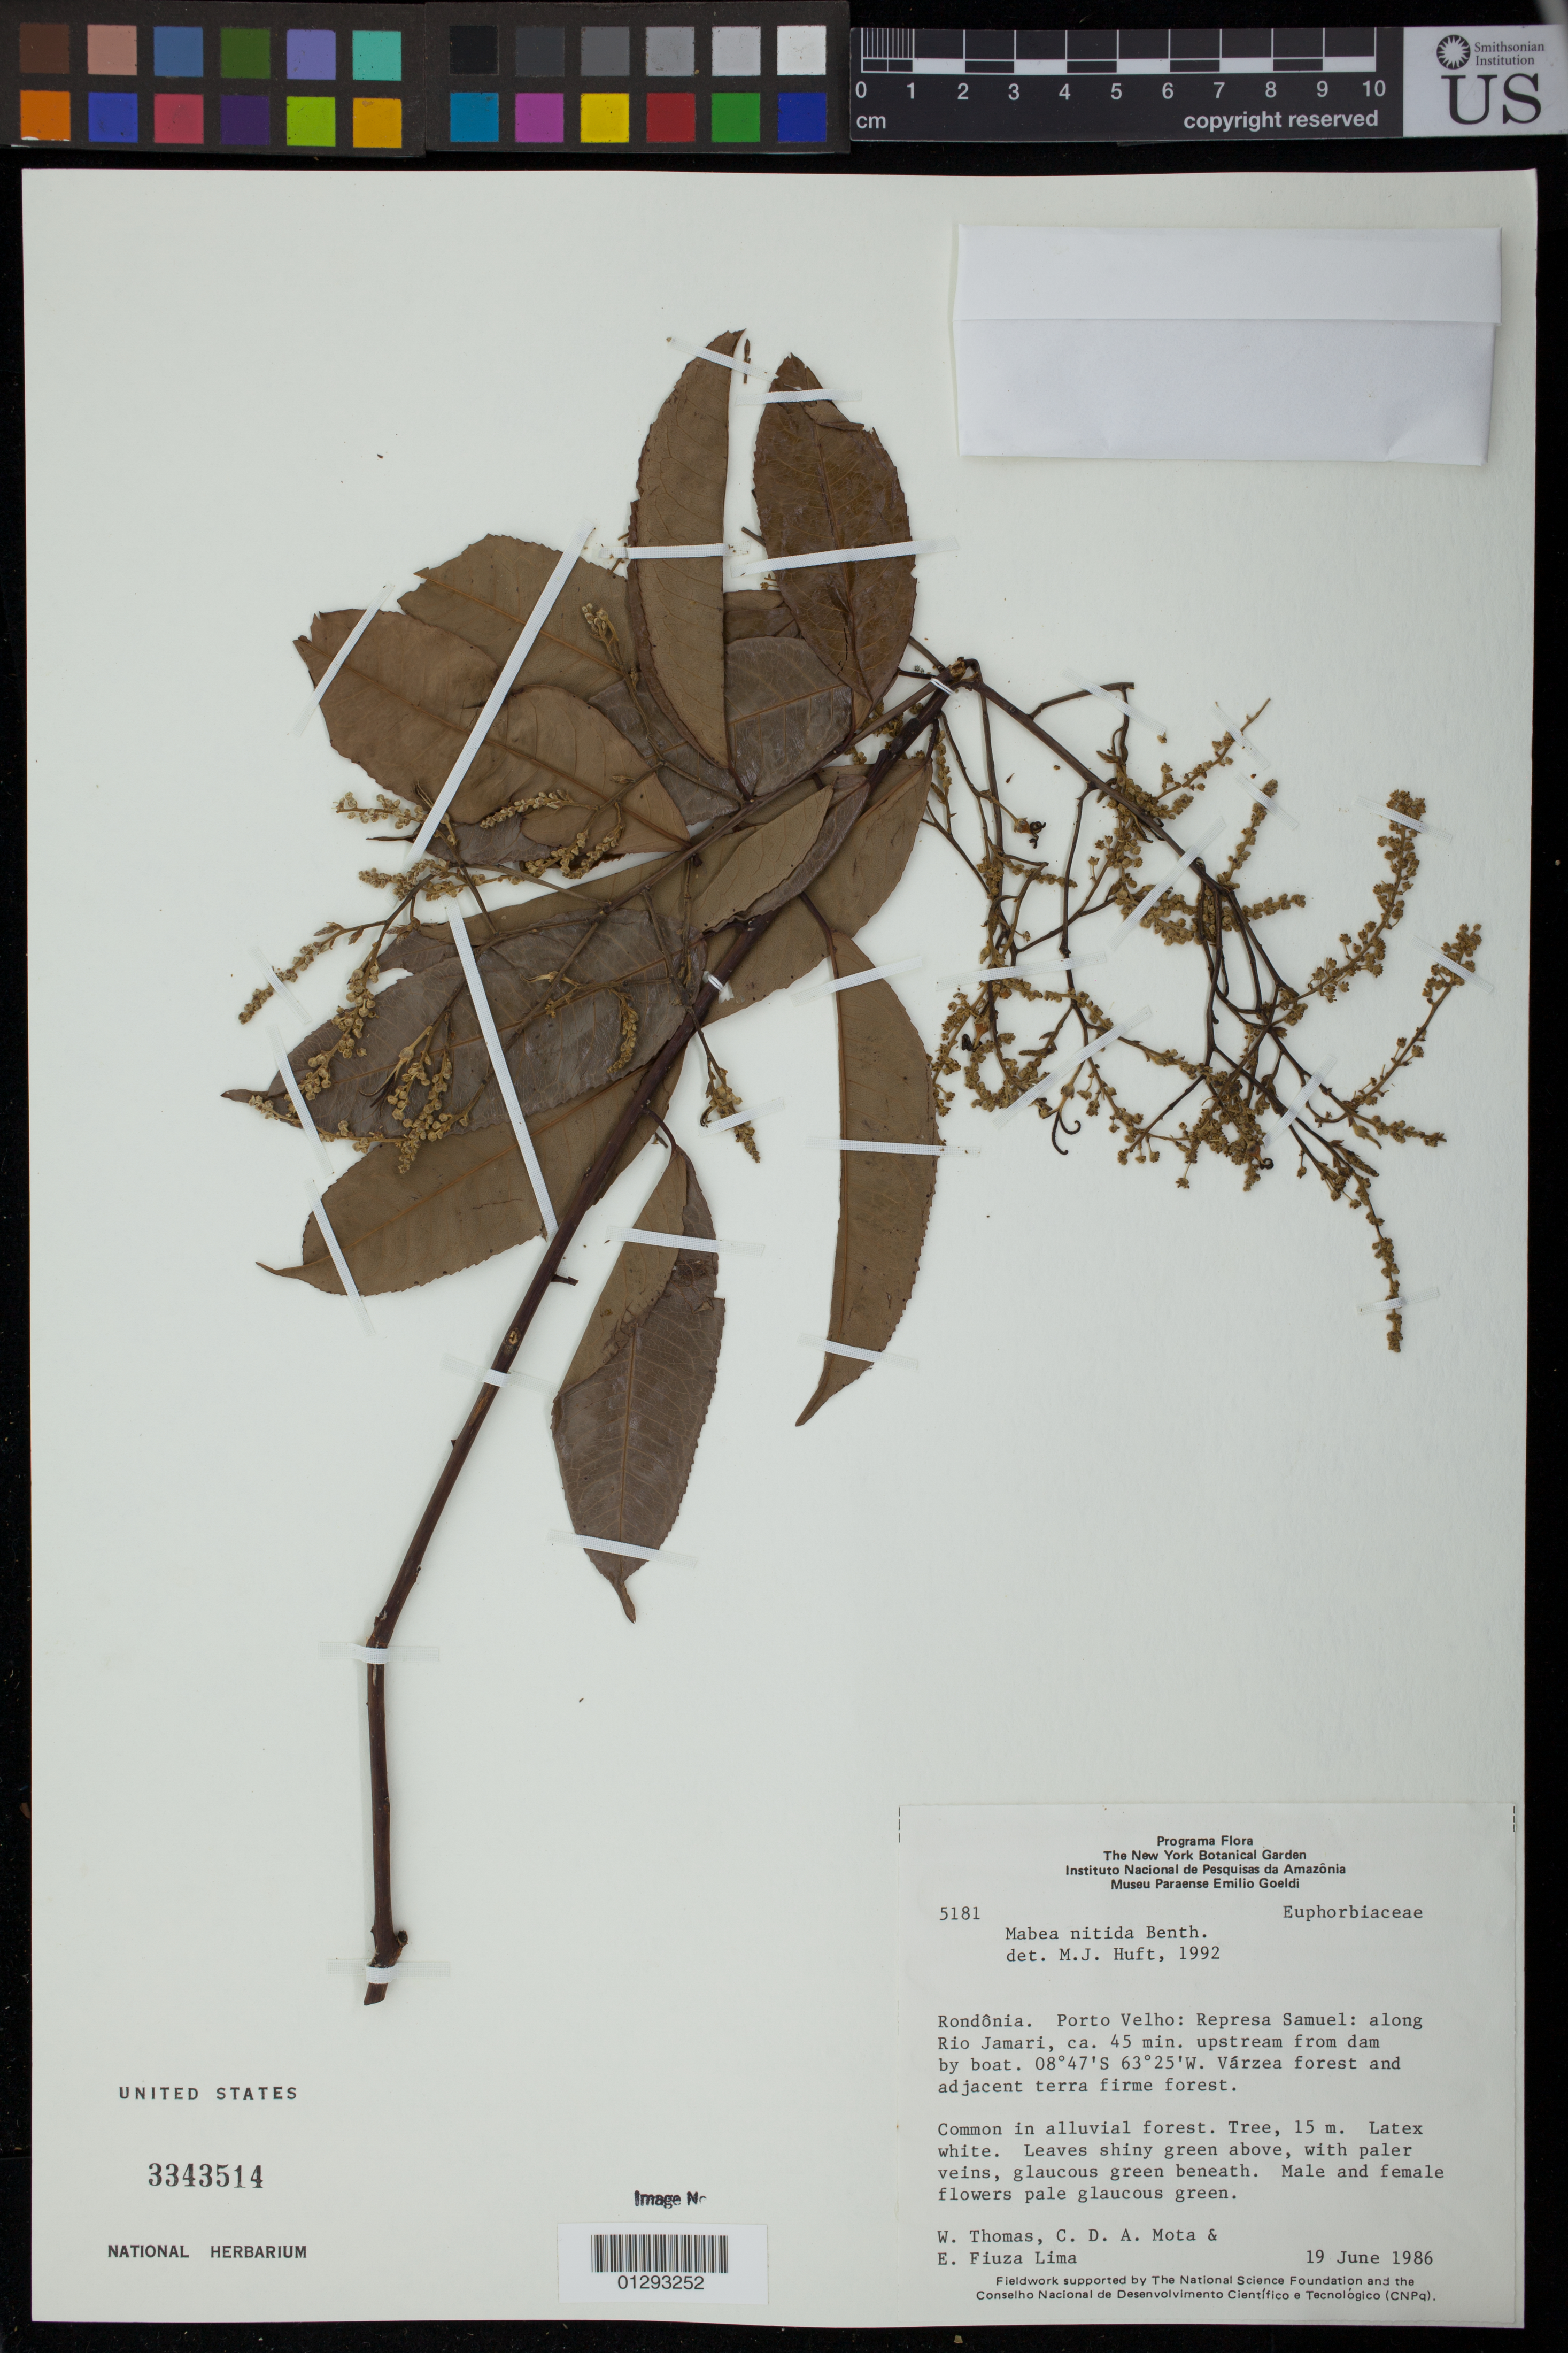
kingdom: Plantae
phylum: Tracheophyta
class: Magnoliopsida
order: Malpighiales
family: Euphorbiaceae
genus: Mabea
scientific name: Mabea nitida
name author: Spruce ex Benth.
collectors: W. W. Thomas, C. D. A. Mota & E. Fiuza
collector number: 5181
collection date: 1986-06-19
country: Brazil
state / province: Rondonia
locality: Porto Velho: Represa Samuel: along Rio Jamari, ca. 45 min. upstream from dam by boat.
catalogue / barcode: US 3343514